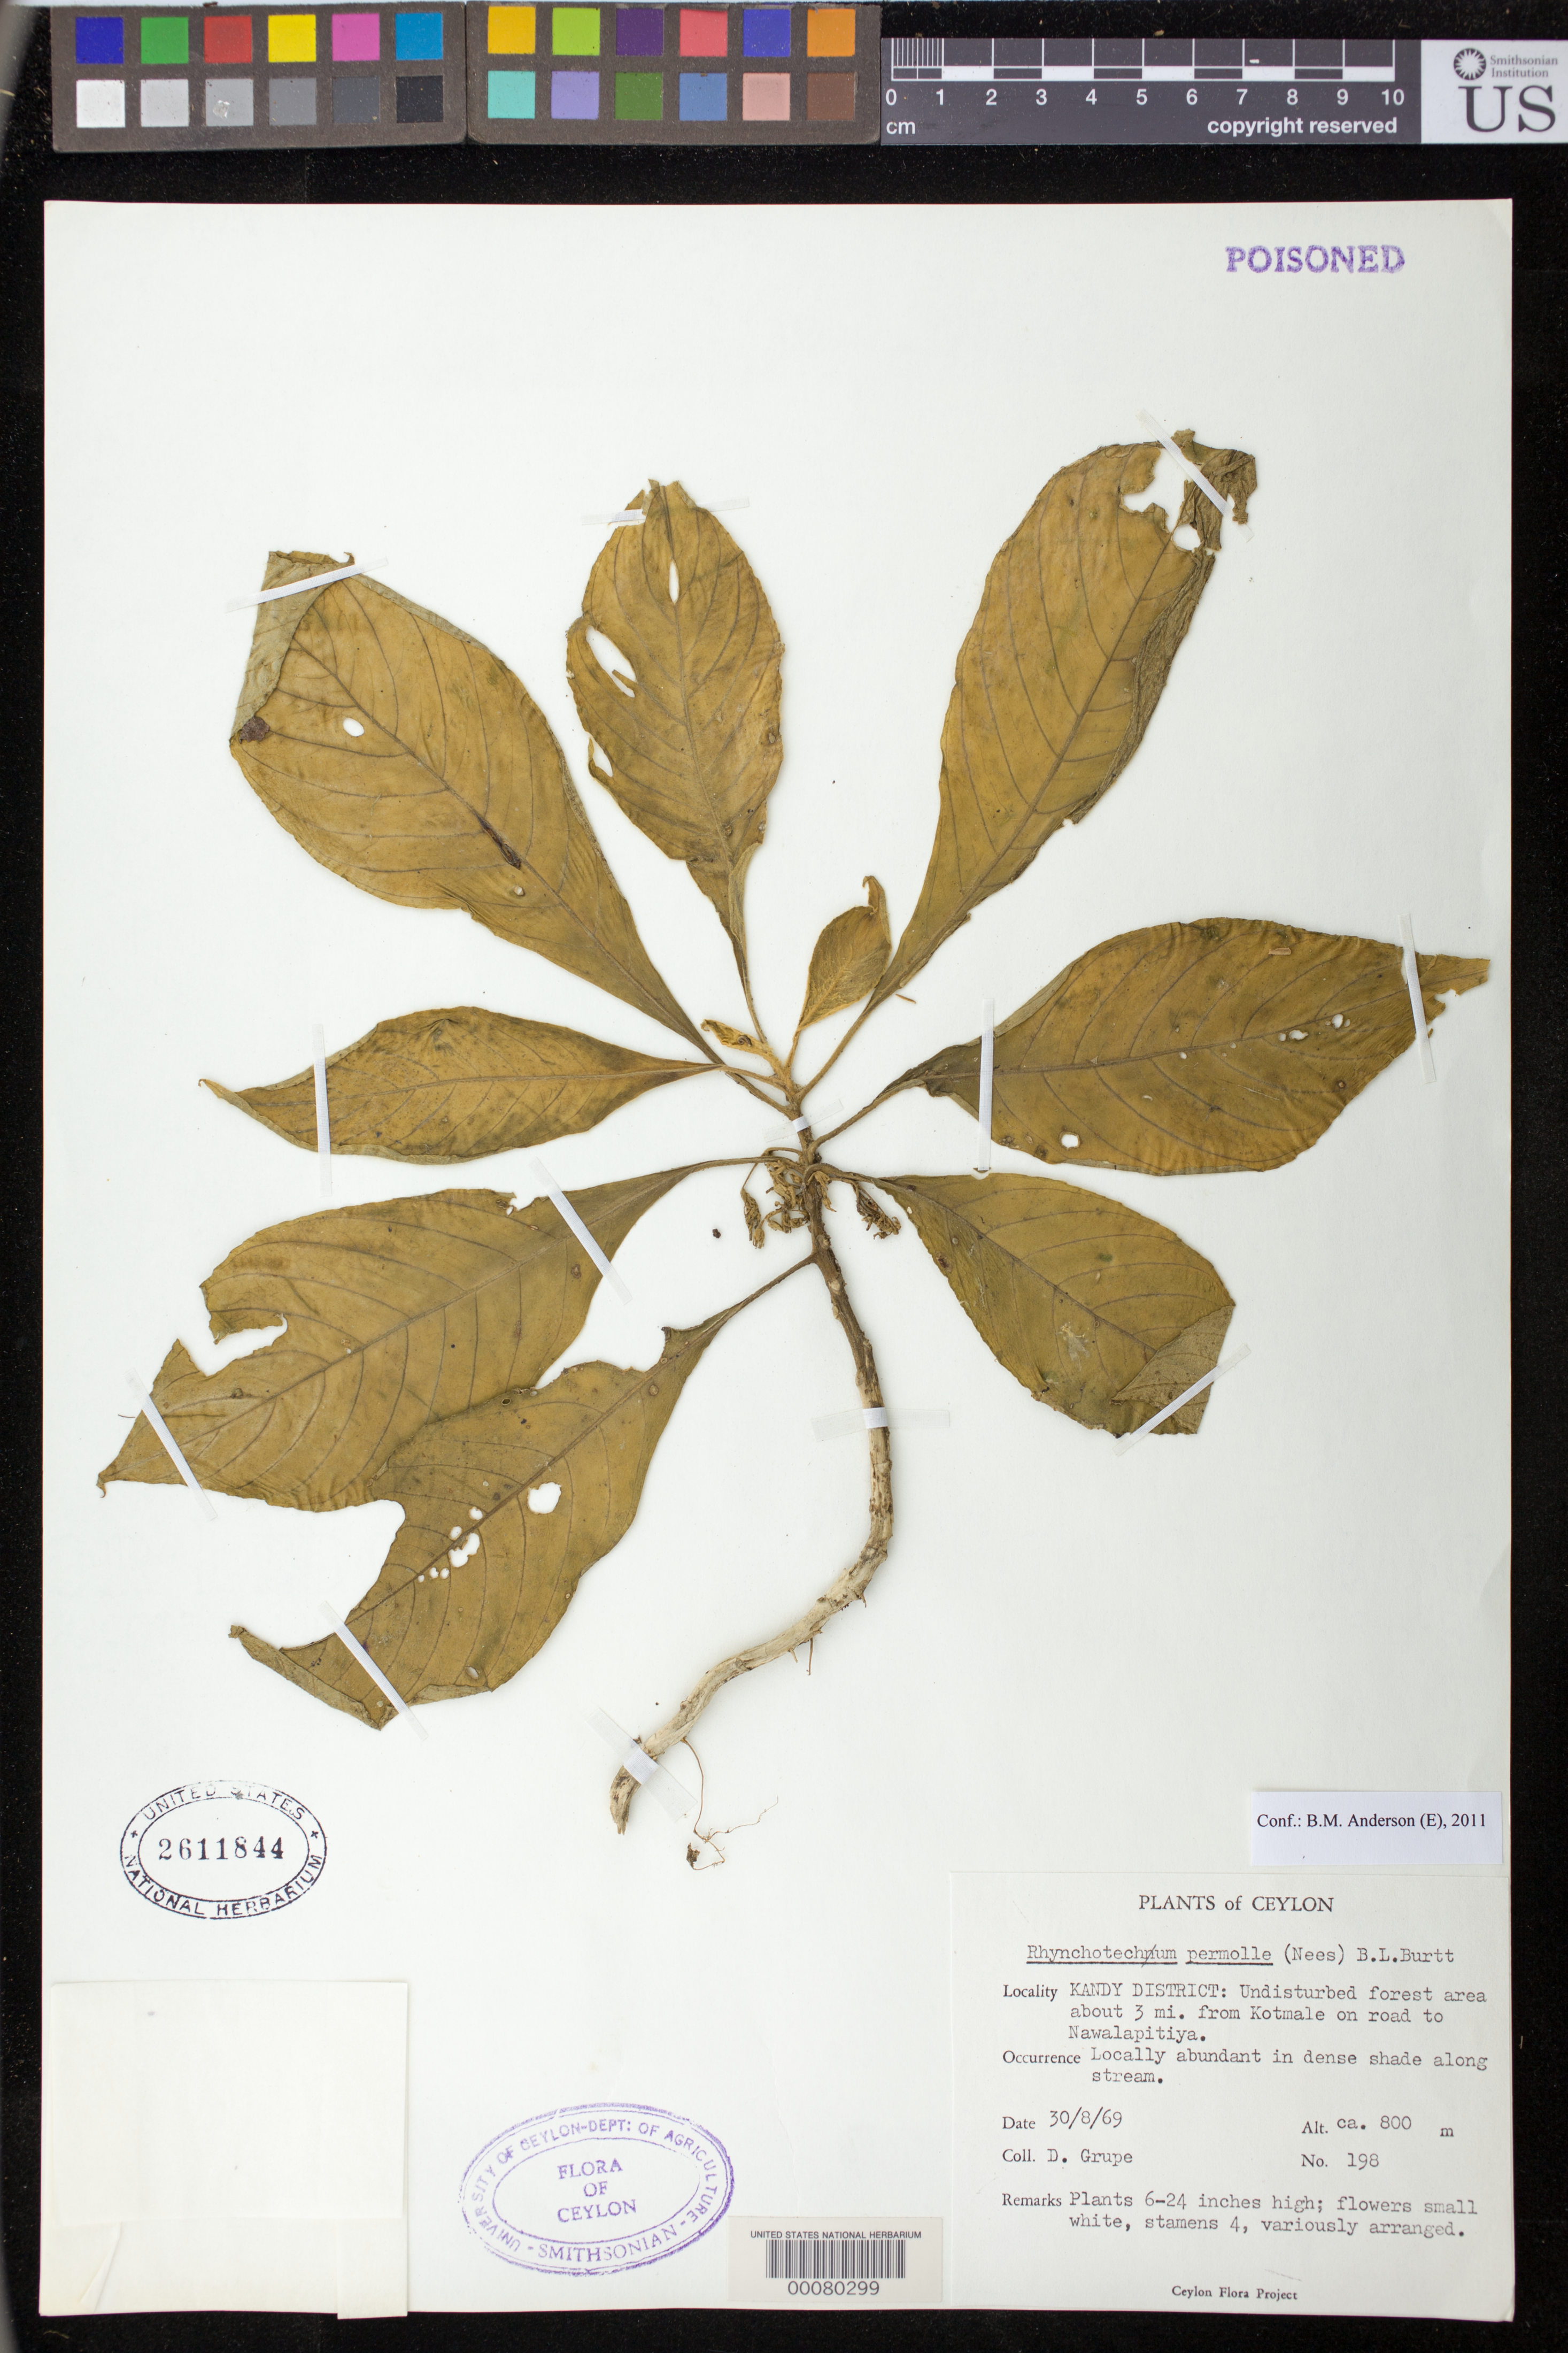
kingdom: Plantae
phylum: Tracheophyta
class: Magnoliopsida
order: Lamiales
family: Gesneriaceae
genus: Rhynchotechum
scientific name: Rhynchotechum permolle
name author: (Nees) B.L. Burtt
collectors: D. Grupe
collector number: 198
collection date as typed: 30 Aug 1969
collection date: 1969-08-30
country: Sri Lanka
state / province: Central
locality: Kandy dist., About 3 mi from kotmale on road to nawalapitiya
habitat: Undisturbed forest area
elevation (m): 800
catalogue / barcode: US 2611844